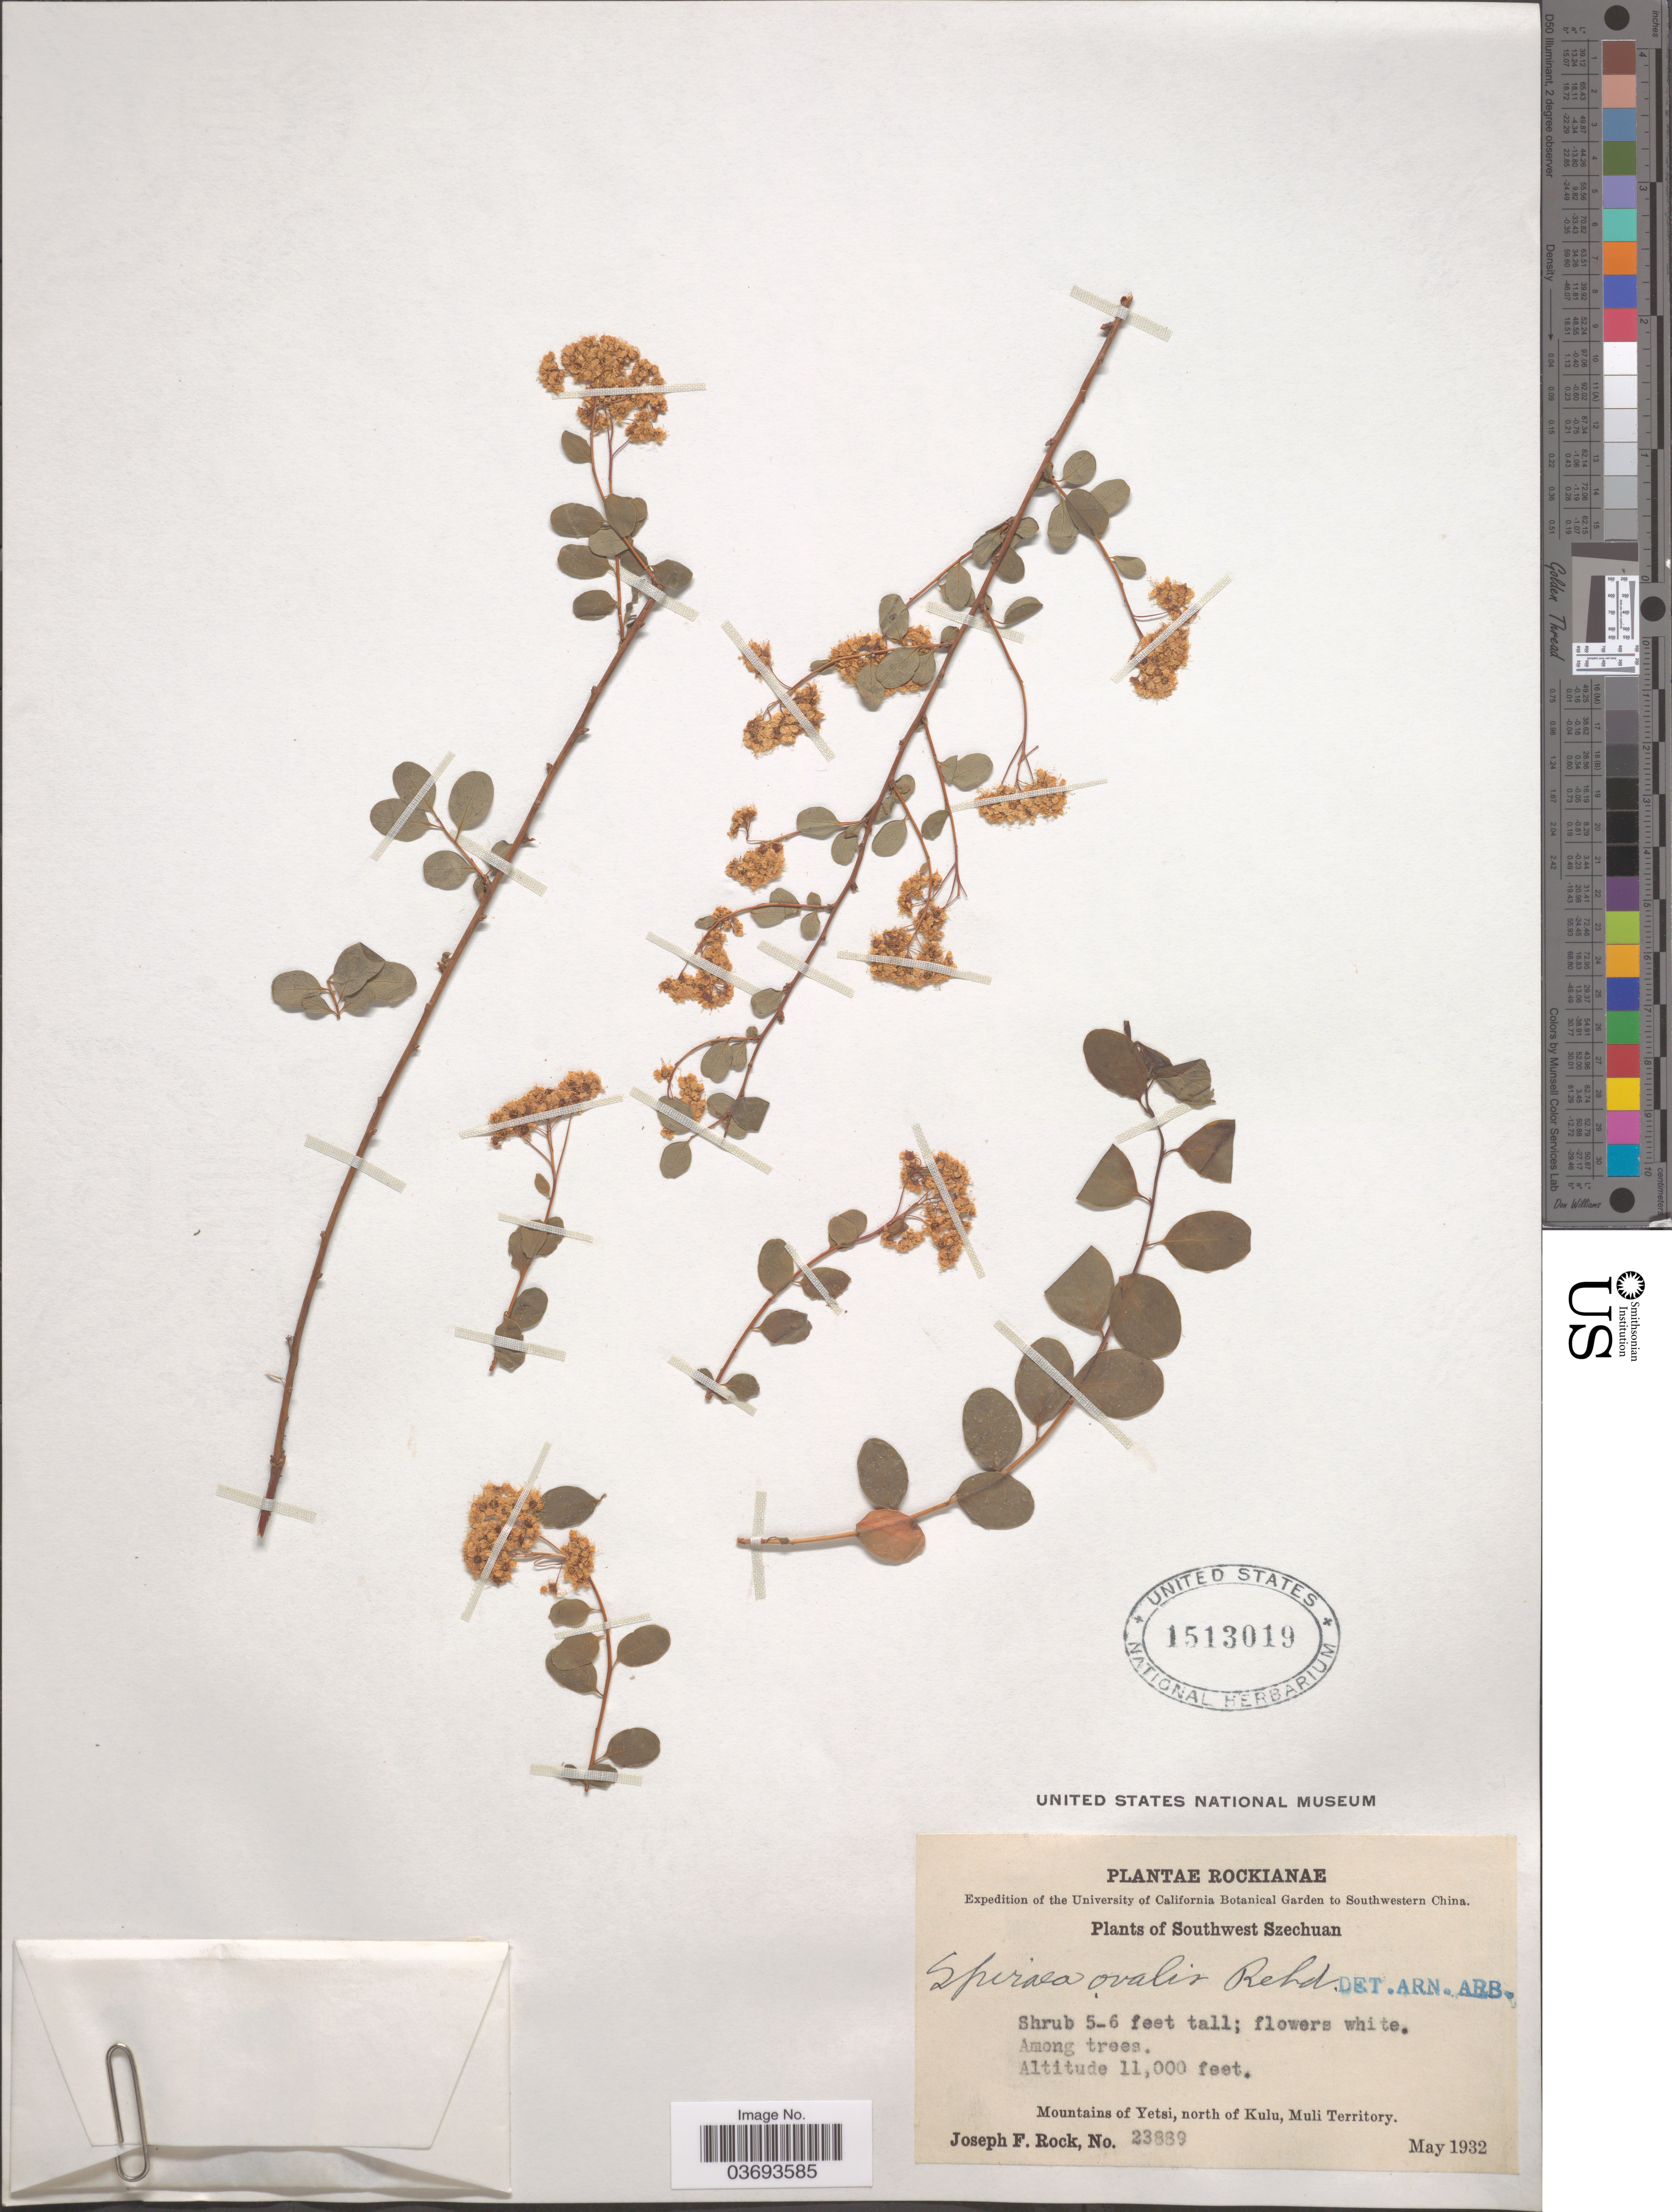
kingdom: Plantae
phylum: Tracheophyta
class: Magnoliopsida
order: Rosales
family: Rosaceae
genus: Spiraea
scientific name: Spiraea ovalis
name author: Rehder in Sarg.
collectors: J. F. Rock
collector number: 23889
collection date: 1932-05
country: China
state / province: Sichuan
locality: Southwest Szechuan. Mountains of Yetsi, north of Kulu, Muli Territory.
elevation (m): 3353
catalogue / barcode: US 1513019